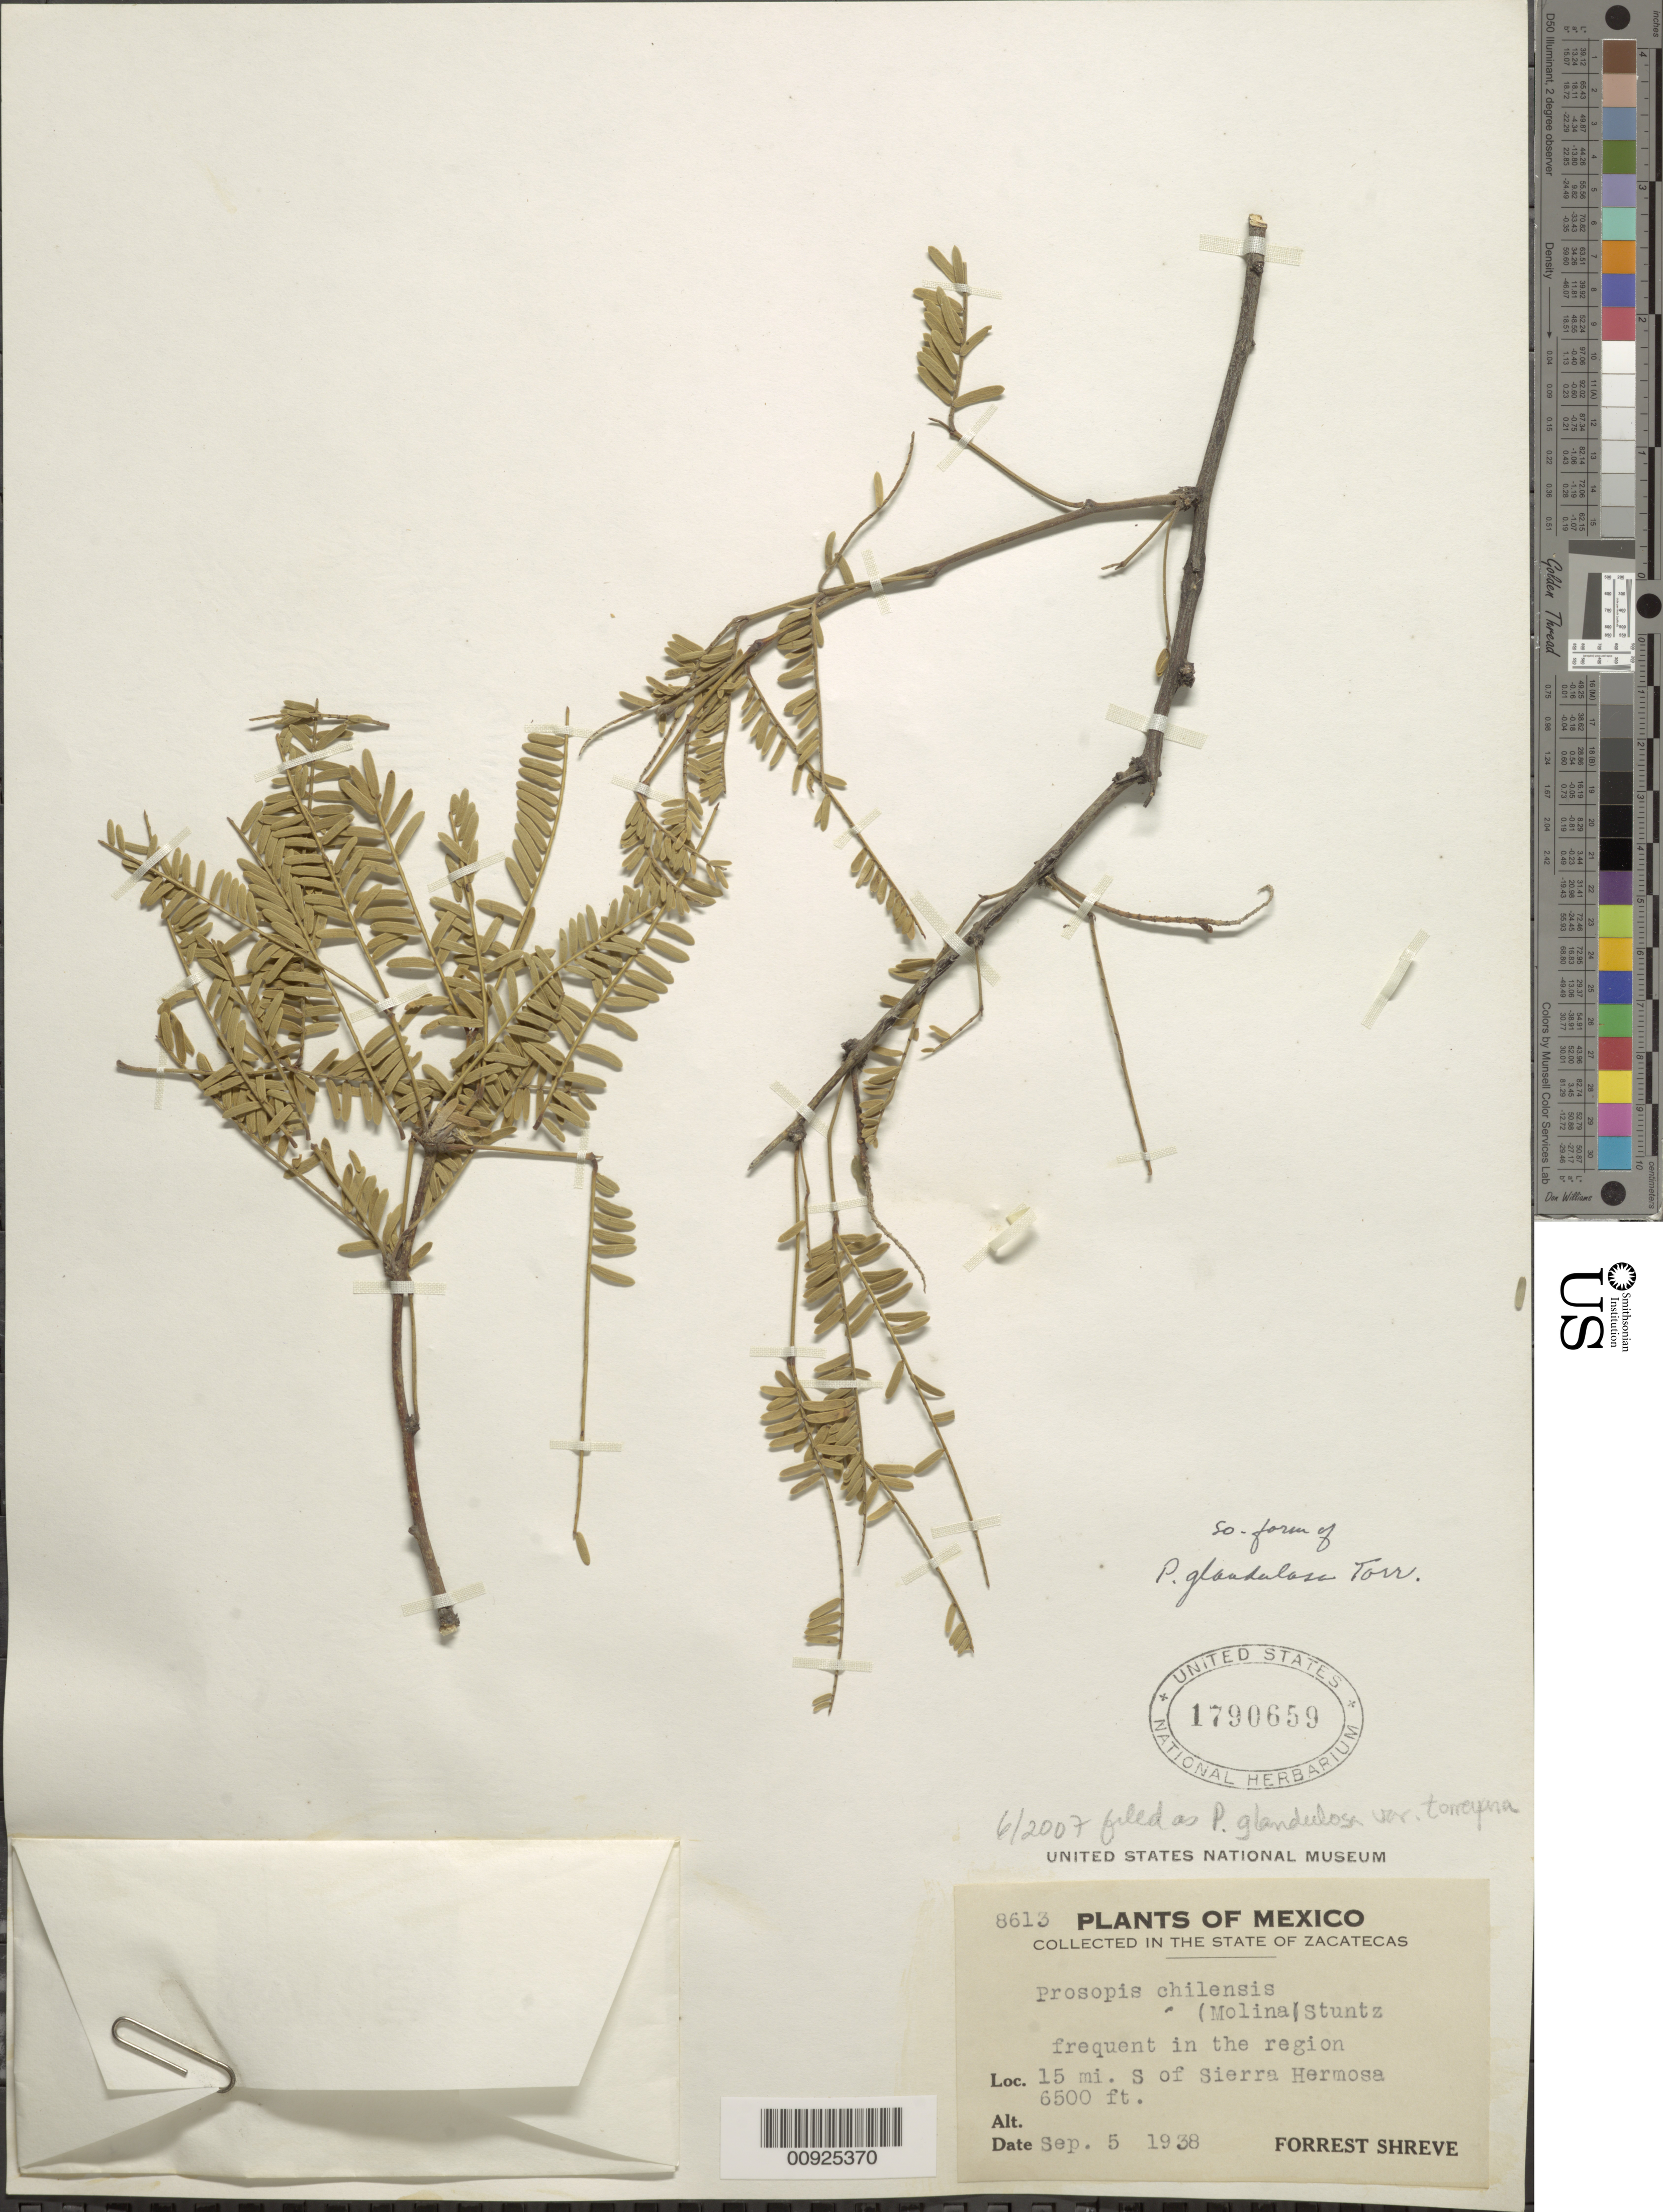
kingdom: Plantae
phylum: Tracheophyta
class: Magnoliopsida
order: Fabales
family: Fabaceae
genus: Neltuma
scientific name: Neltuma odorata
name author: (Torr. & Frém.) C. E. Hughes & G.P. Lewis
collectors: F. Shreve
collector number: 8613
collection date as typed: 05 Sep 1938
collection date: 1938-09-05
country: Mexico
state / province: Zacatecas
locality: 15 mi. S of Sierra Hermosa.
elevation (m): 1981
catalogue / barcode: US 1790659